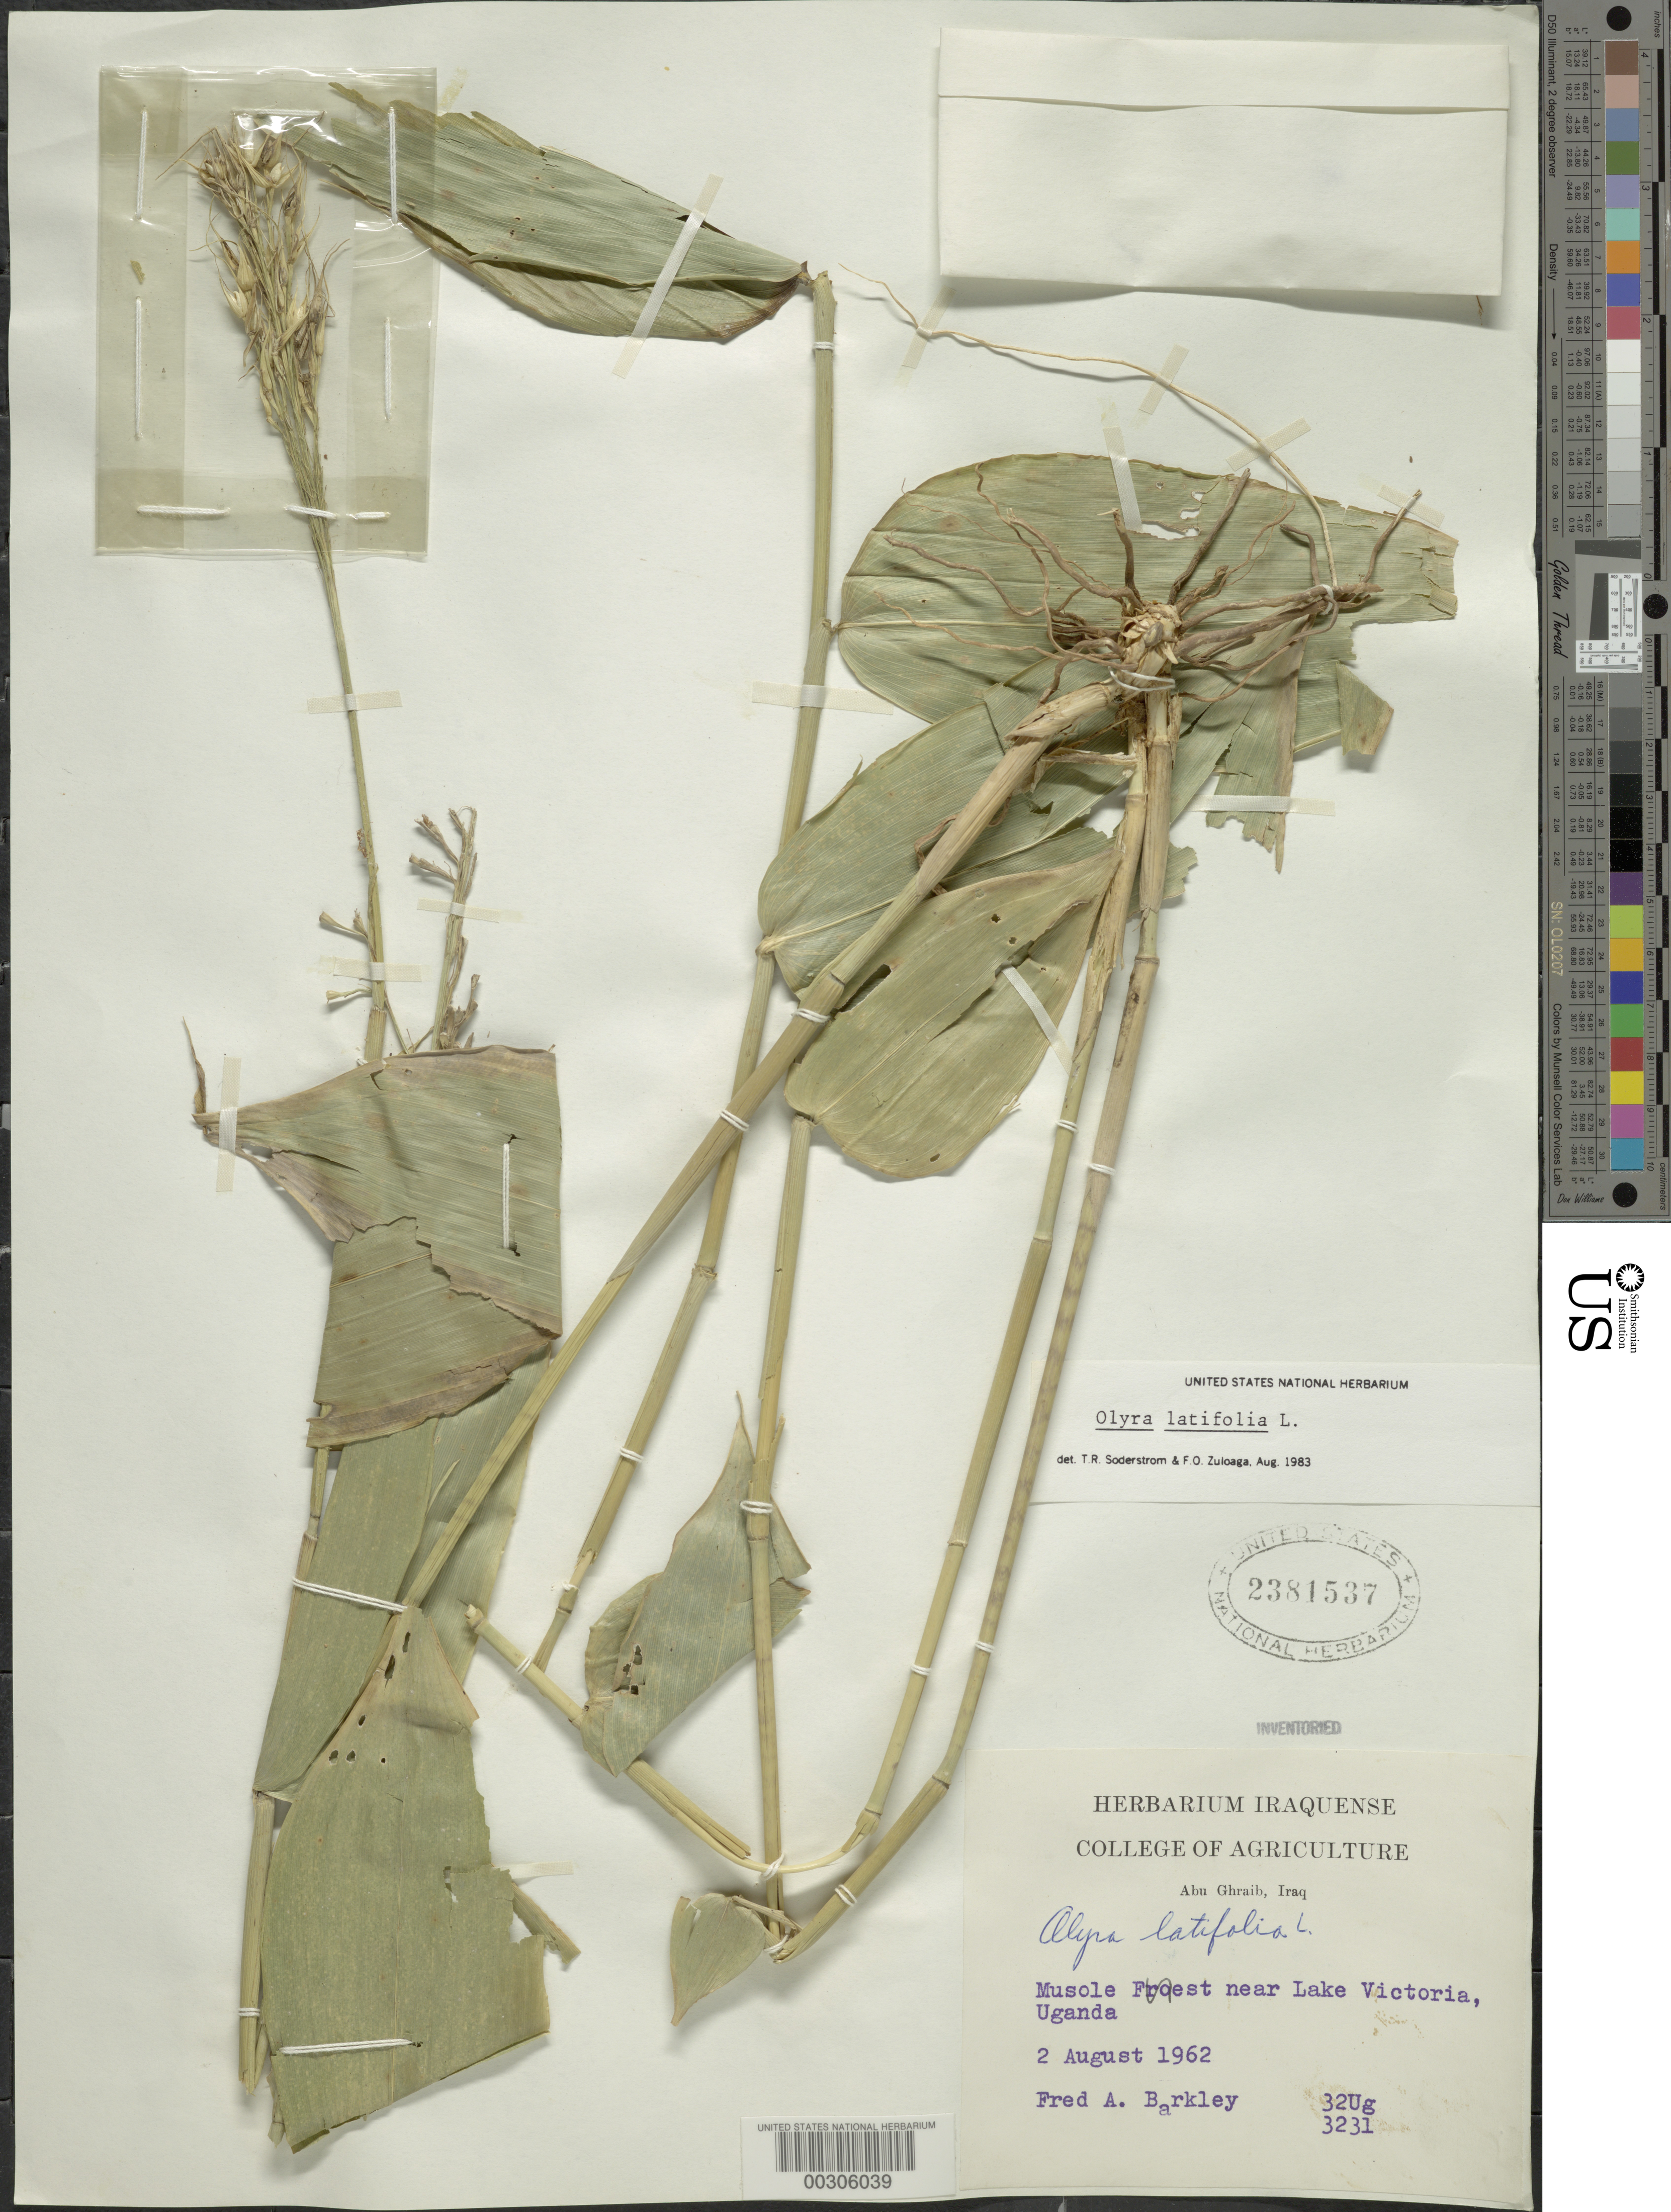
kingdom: Plantae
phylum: Tracheophyta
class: Liliopsida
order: Poales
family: Poaceae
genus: Olyra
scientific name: Olyra latifolia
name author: L.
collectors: F. A. Barkley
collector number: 3231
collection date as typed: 02 Aug 1962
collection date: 1962-08-02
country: Uganda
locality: Musole forest near lake victoria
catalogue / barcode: US 2381537